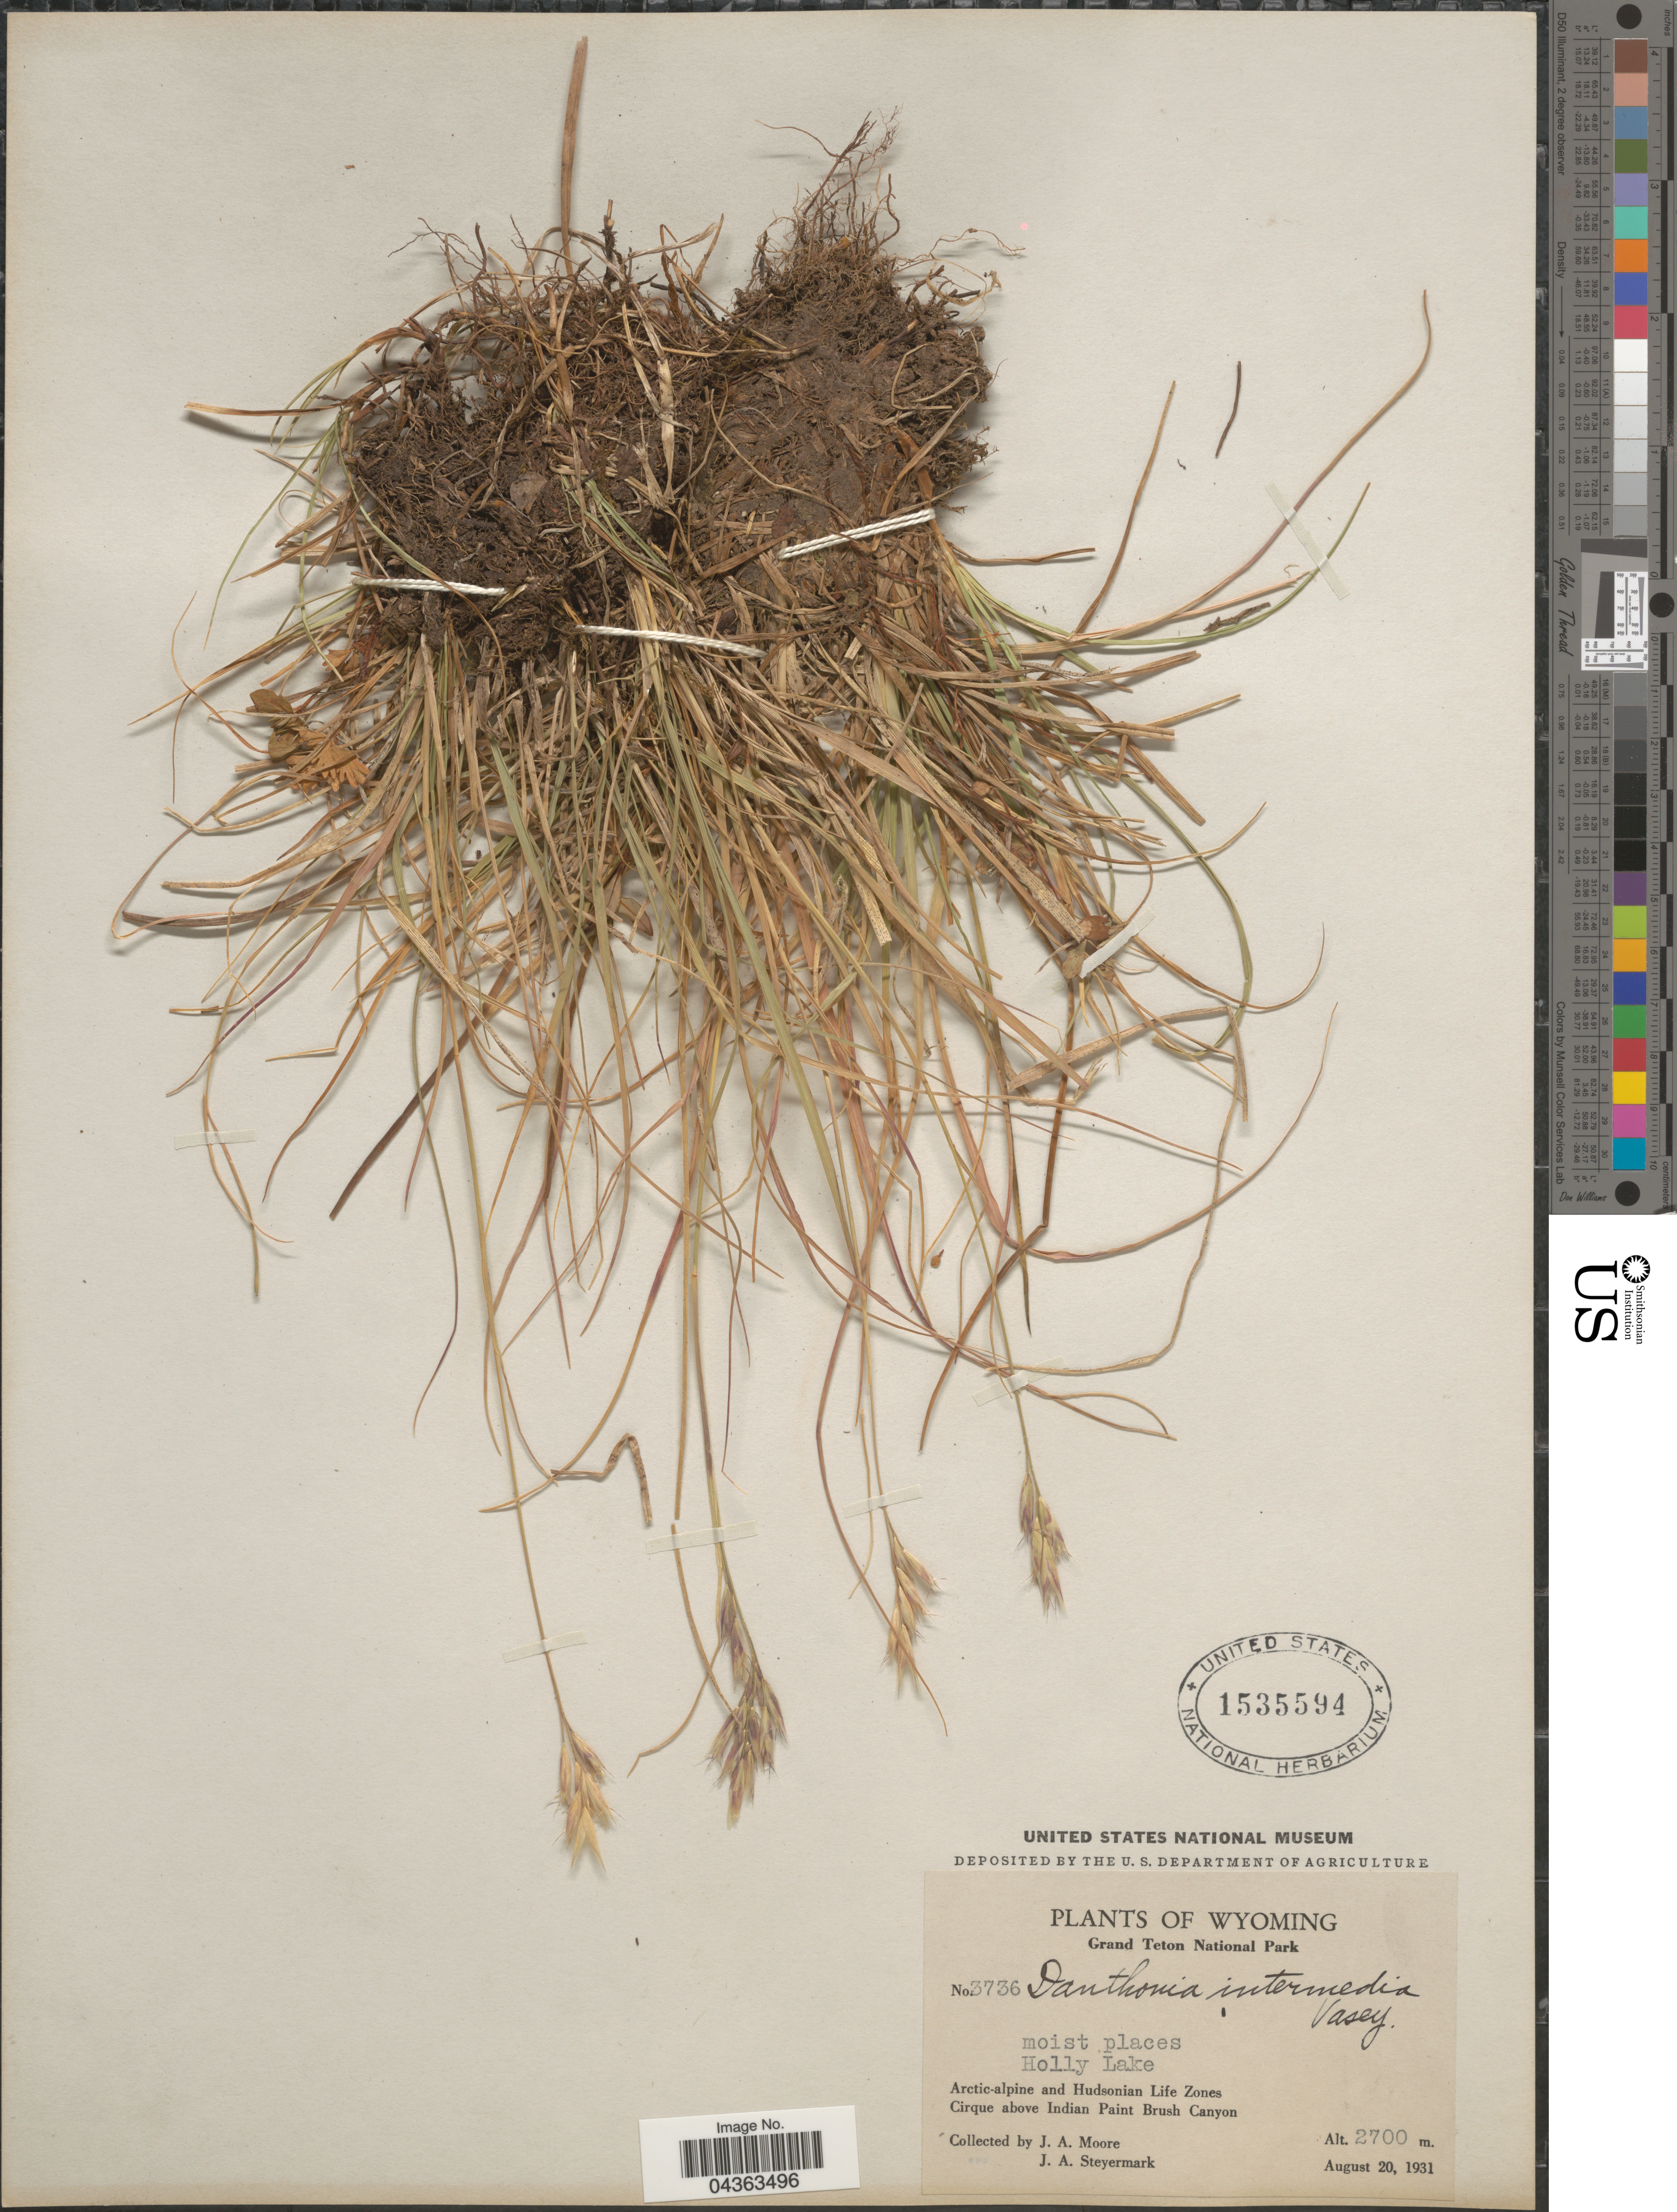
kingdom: Plantae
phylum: Tracheophyta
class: Liliopsida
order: Poales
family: Poaceae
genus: Danthonia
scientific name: Danthonia intermedia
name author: Vasey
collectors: J. A. Moore & J. Steyermark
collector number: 3736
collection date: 1931-08-20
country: United States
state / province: Wyoming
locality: Grand Teton National Park. Moist places. Holly Lake. Arctic-alpine and Hudsonian Life Zones. Cirque above Indian Paint Brush Canyon.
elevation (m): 2700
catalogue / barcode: US 1535594